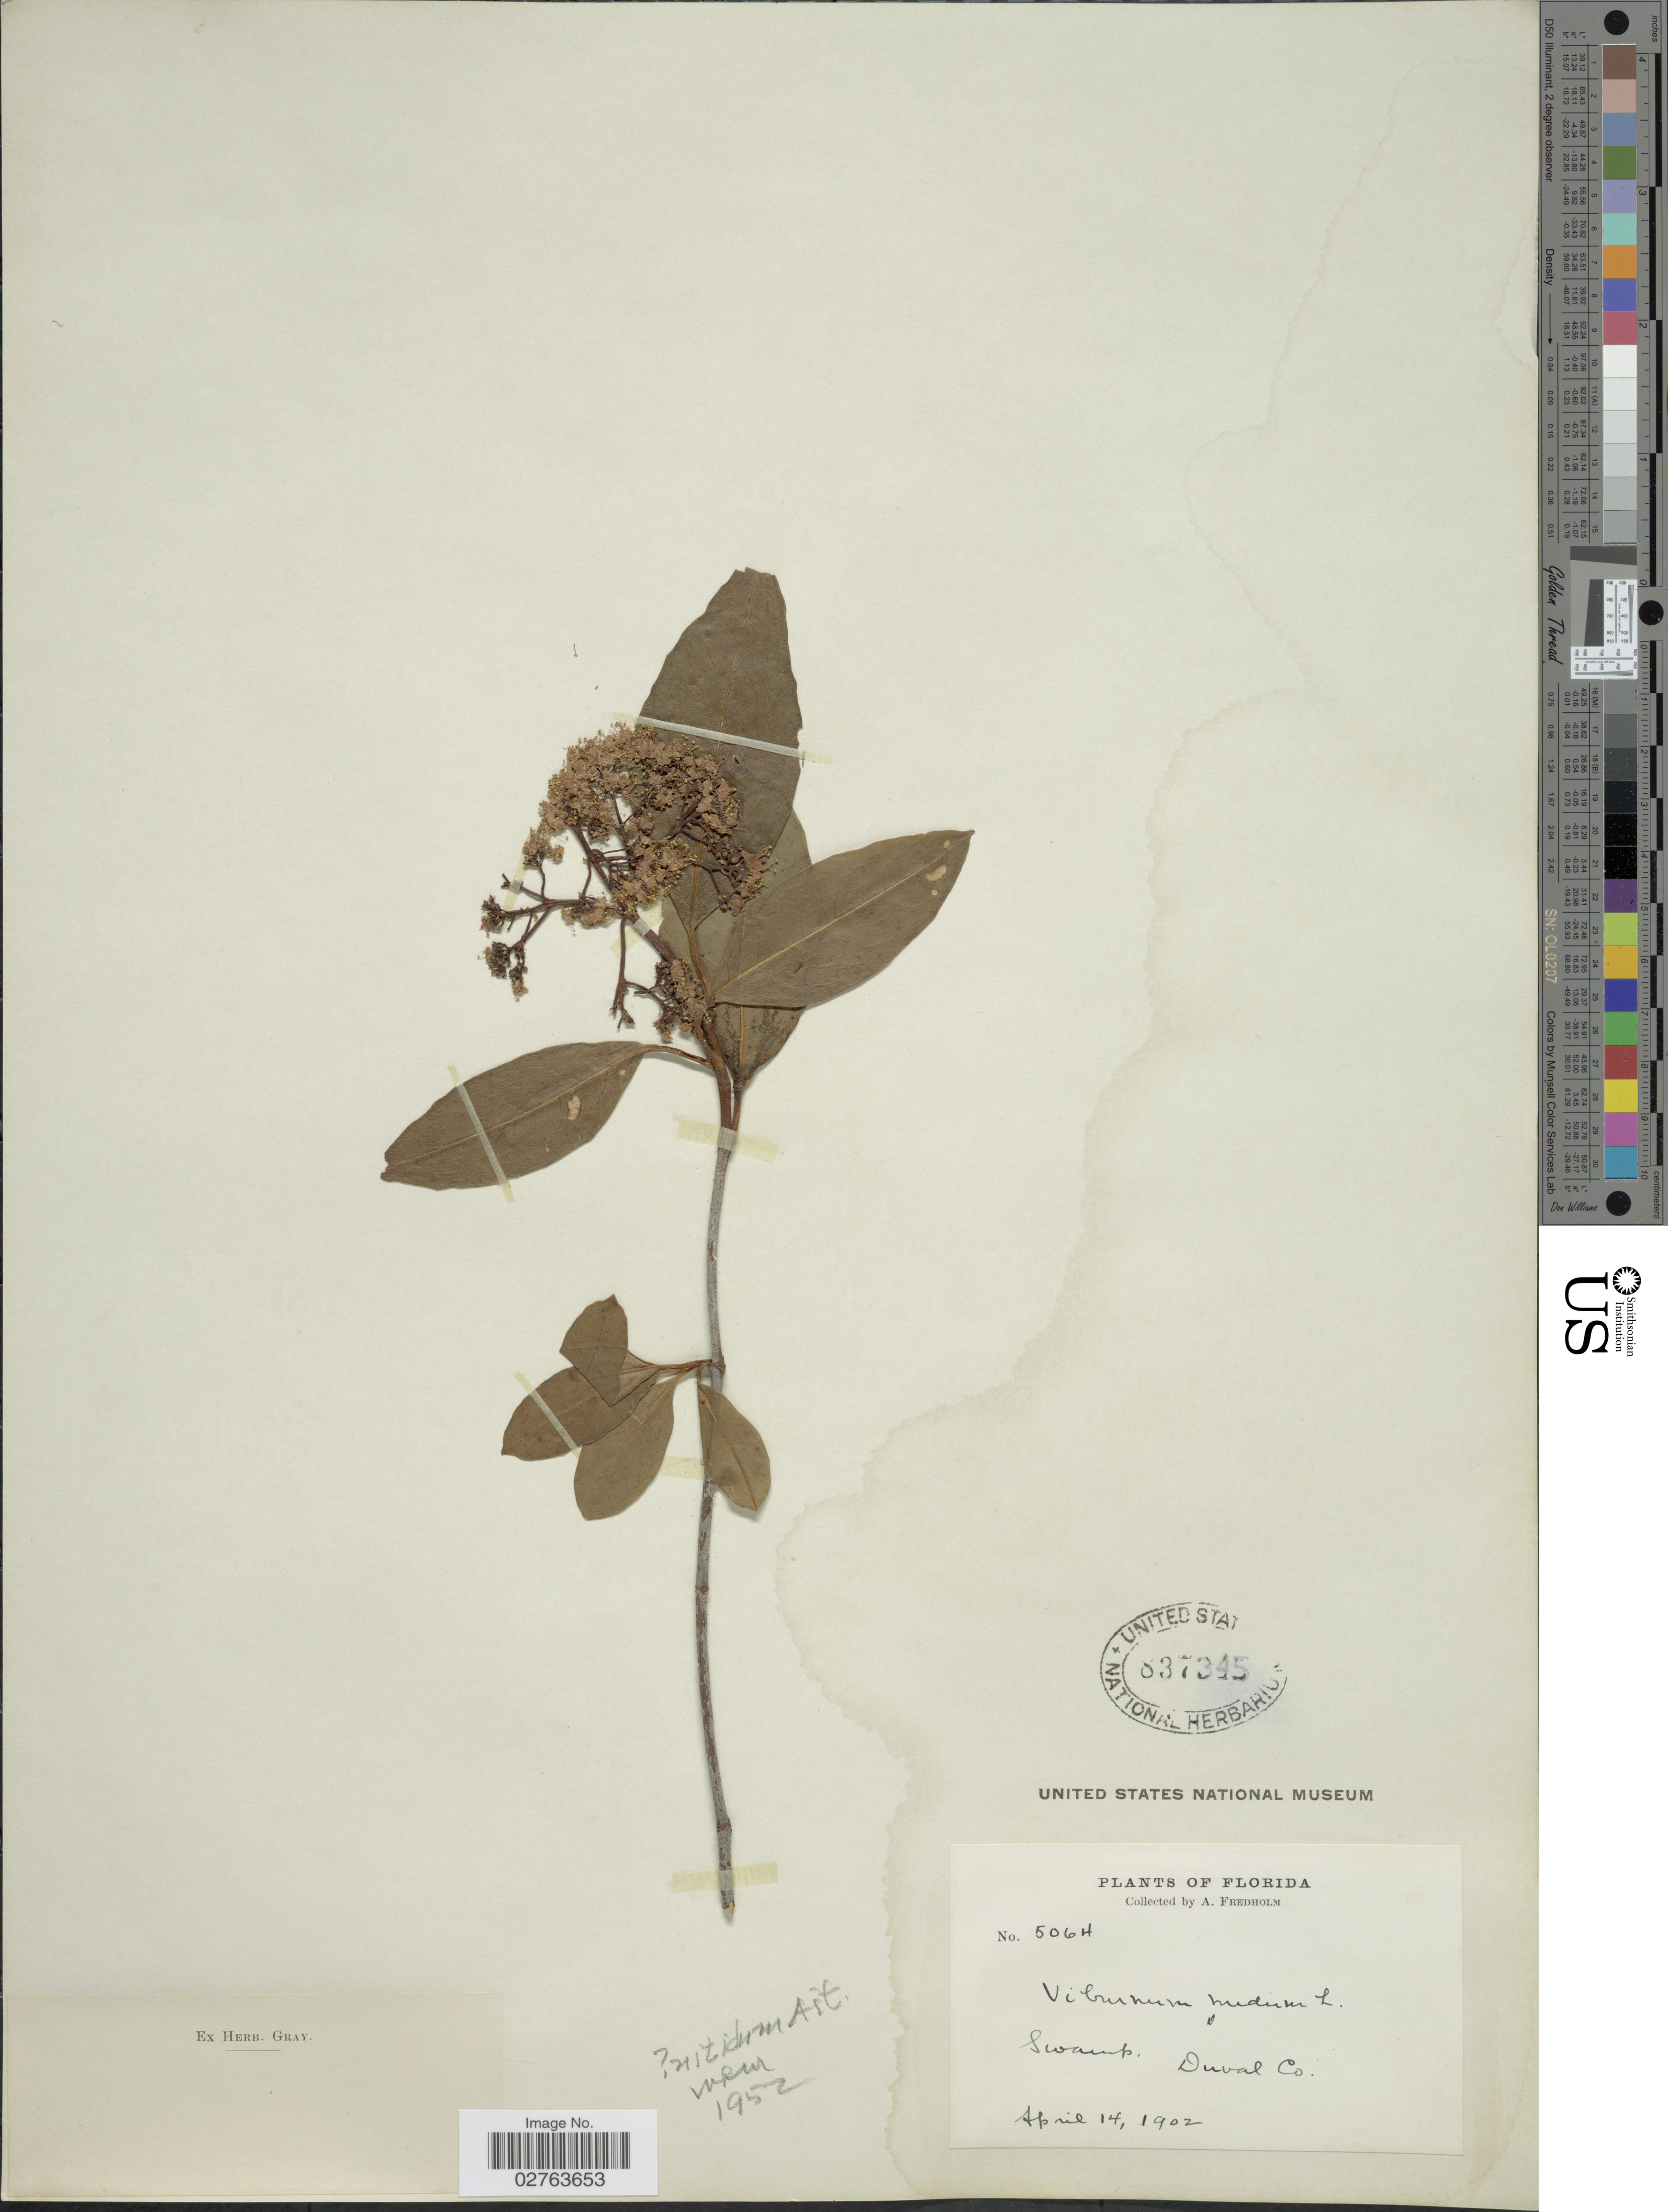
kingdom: Plantae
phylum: Tracheophyta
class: Magnoliopsida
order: Dipsacales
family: Viburnaceae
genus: Viburnum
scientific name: Viburnum nitidum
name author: Aiton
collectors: A. Fredholm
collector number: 5064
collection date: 1902-04-14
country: United States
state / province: Florida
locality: Duval Co.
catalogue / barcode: US 837345